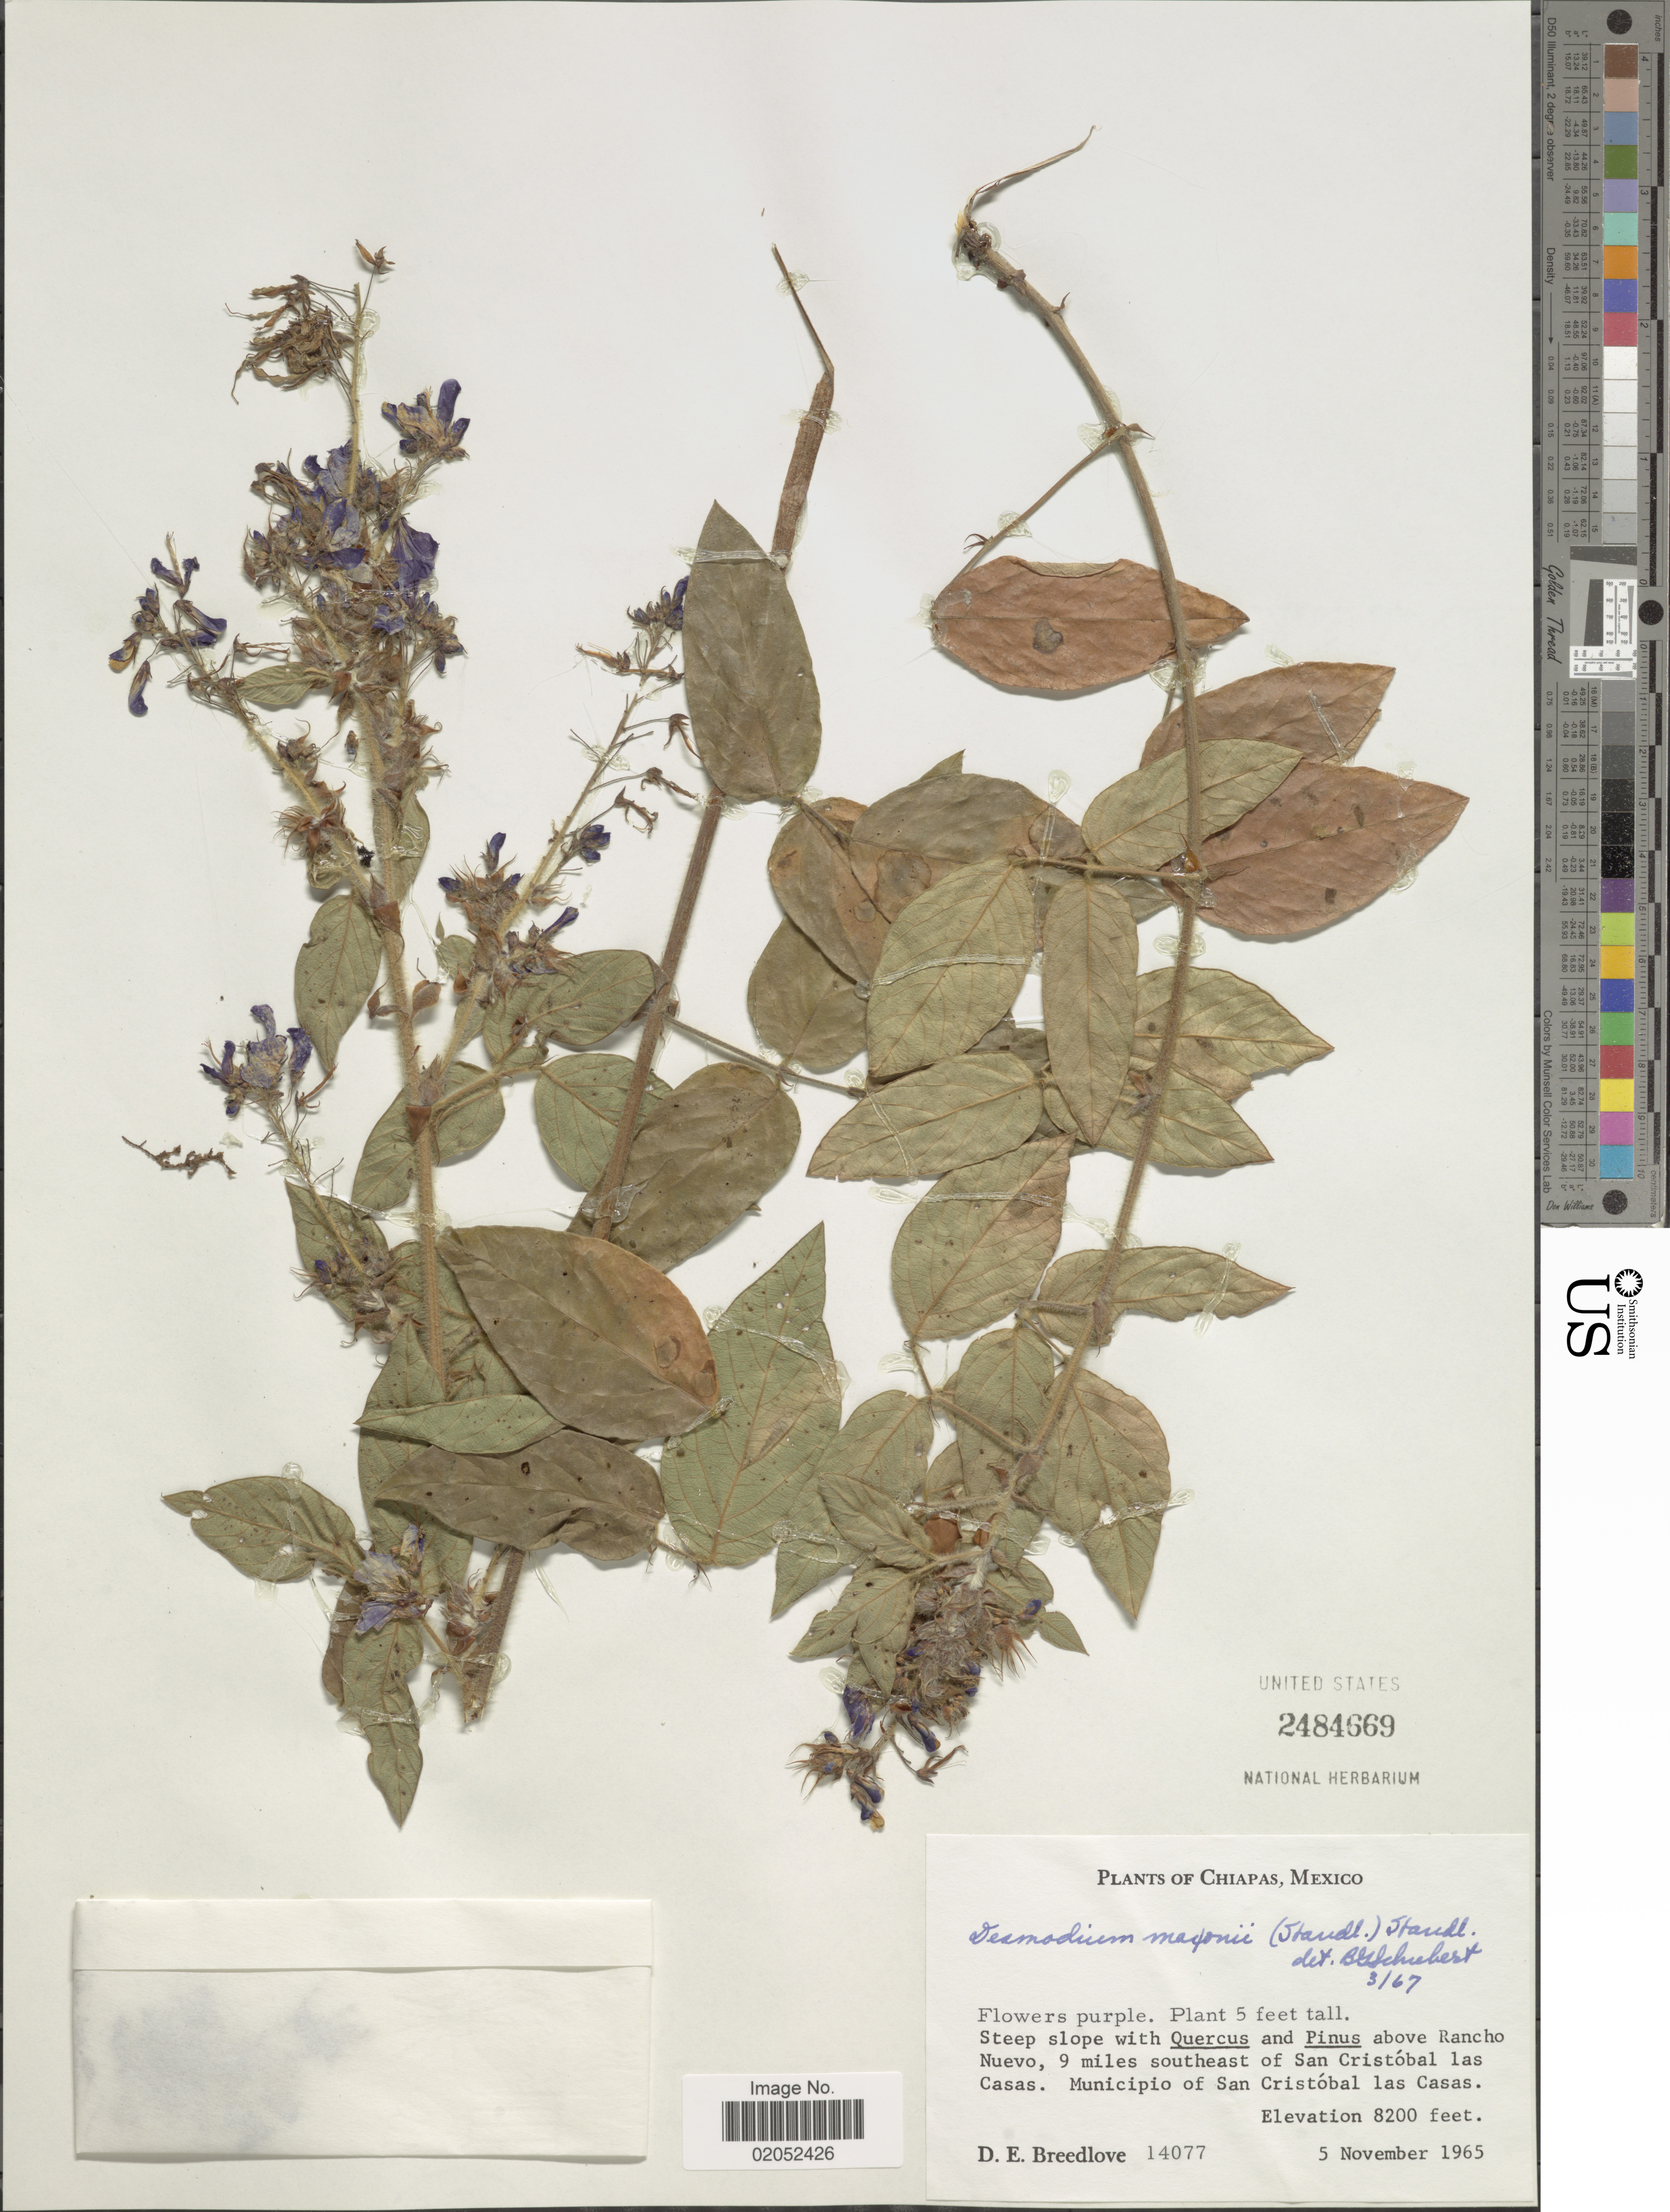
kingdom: Plantae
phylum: Tracheophyta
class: Magnoliopsida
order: Fabales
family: Fabaceae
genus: Desmodium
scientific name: Desmodium maxonii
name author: (Standl.) Standl.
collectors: D. E. Breedlove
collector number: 14077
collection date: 1965-11-05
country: Mexico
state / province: Chiapas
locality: Above Rancho Nuevo, 9 miles southeast of San Cristobal las Casas, Municipio of San Cristobal las Casas.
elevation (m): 2499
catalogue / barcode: US 2484669